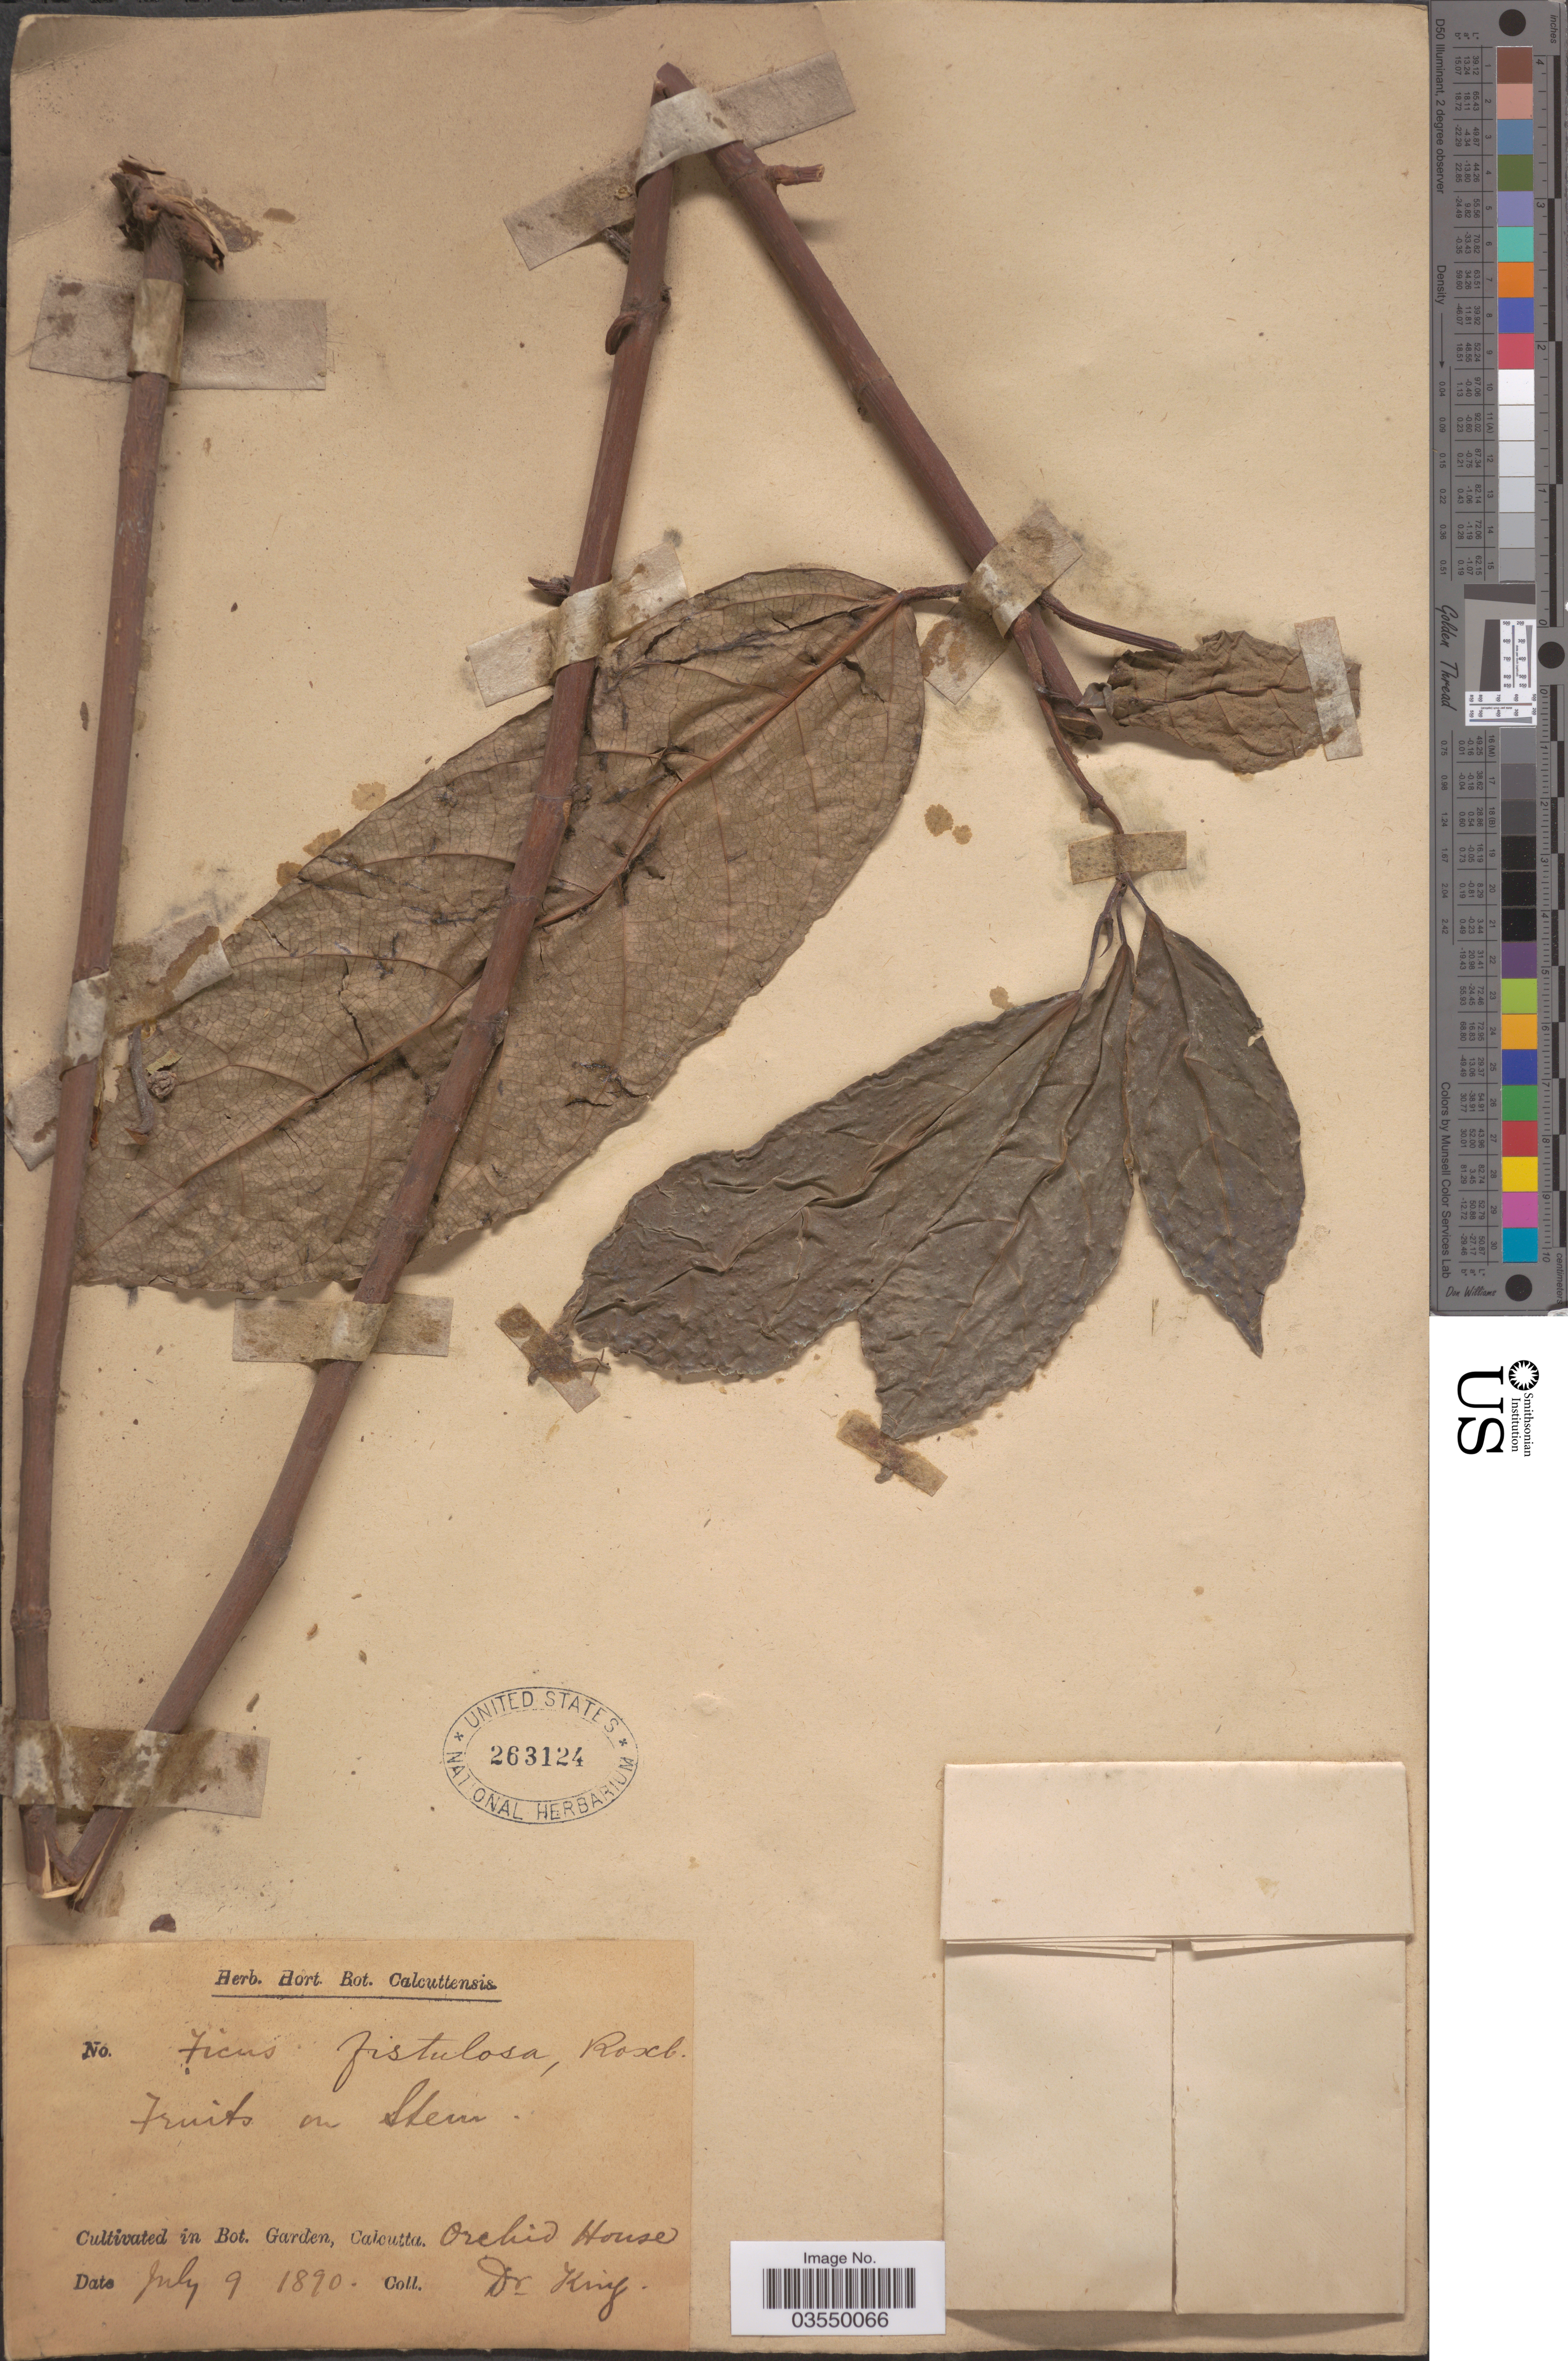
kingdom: Plantae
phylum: Tracheophyta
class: Magnoliopsida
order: Rosales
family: Moraceae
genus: Ficus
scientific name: Ficus fistulosa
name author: Reinw. ex Blume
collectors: G. King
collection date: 1890-07-09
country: India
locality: Bot. Garden, Calcutta. Orchid House.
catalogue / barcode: US 263124